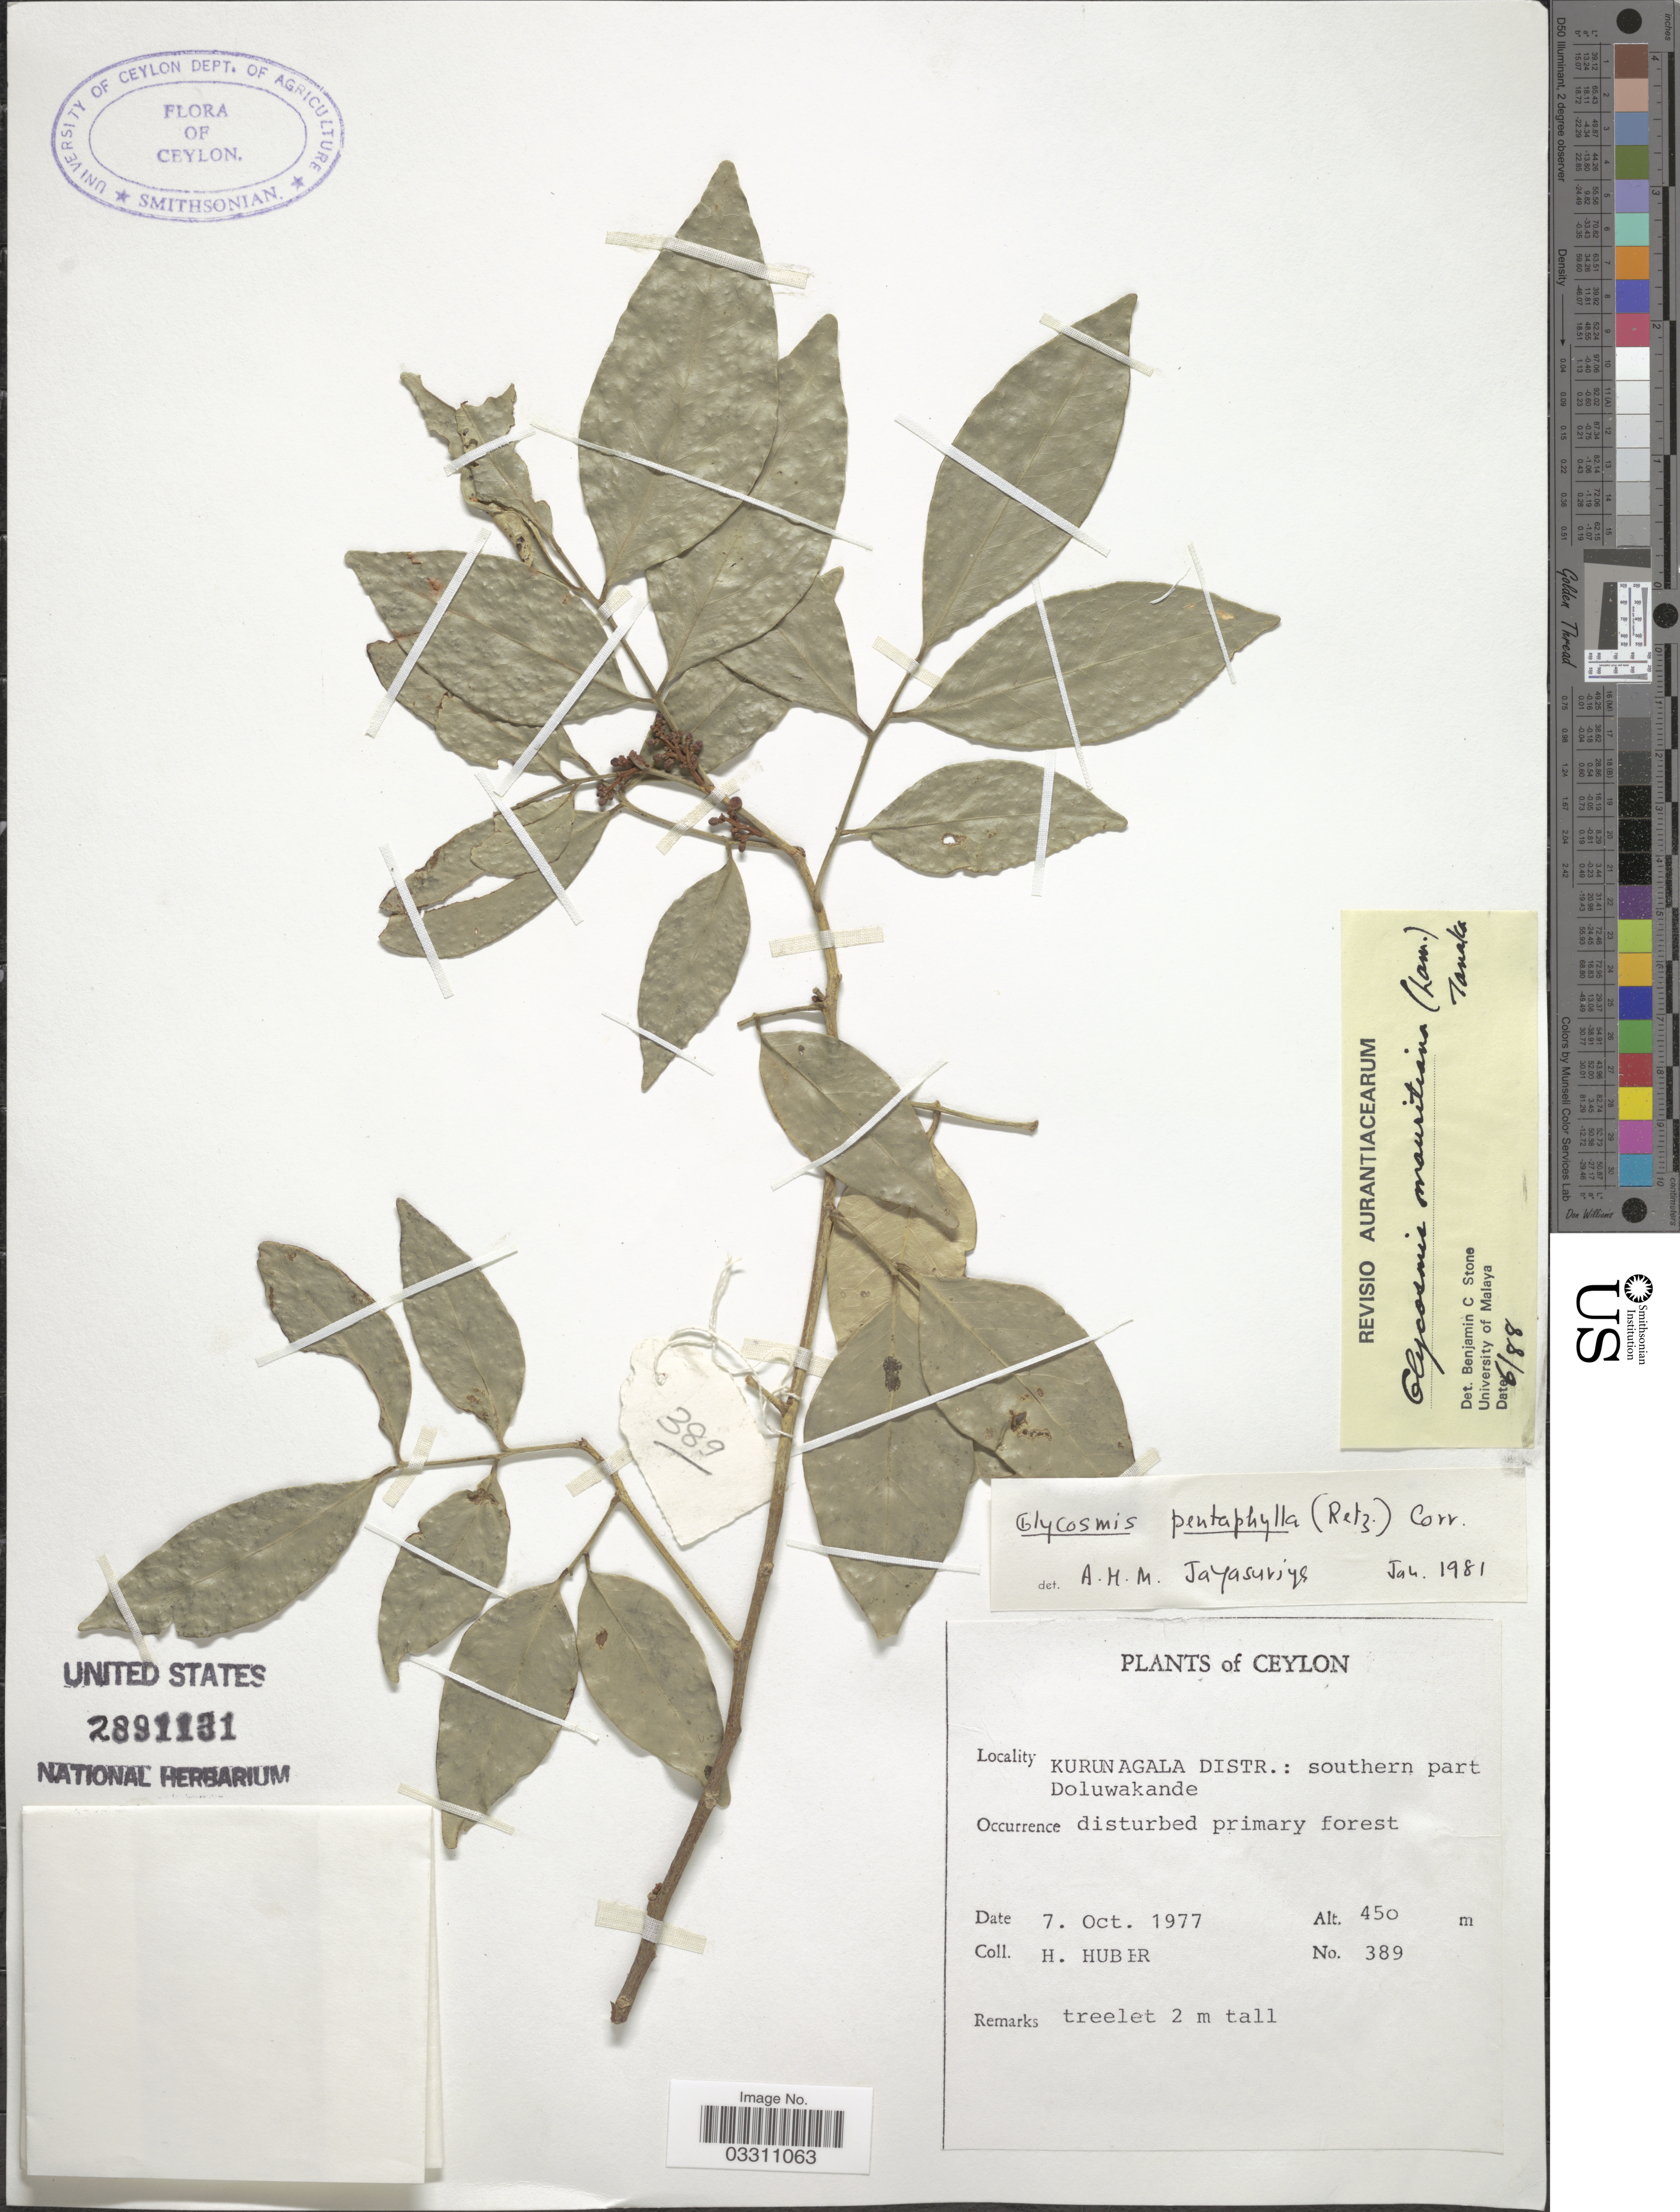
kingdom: Plantae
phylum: Tracheophyta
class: Magnoliopsida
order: Sapindales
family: Rutaceae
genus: Glycosmis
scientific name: Glycosmis mauritiana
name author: (Lamkey) Tanaka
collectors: H. Huber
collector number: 389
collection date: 1977-10-07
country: Sri Lanka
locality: Ceylon, Kurunagala Distr.: southern part Doluwakande.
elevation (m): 450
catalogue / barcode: US 2891131